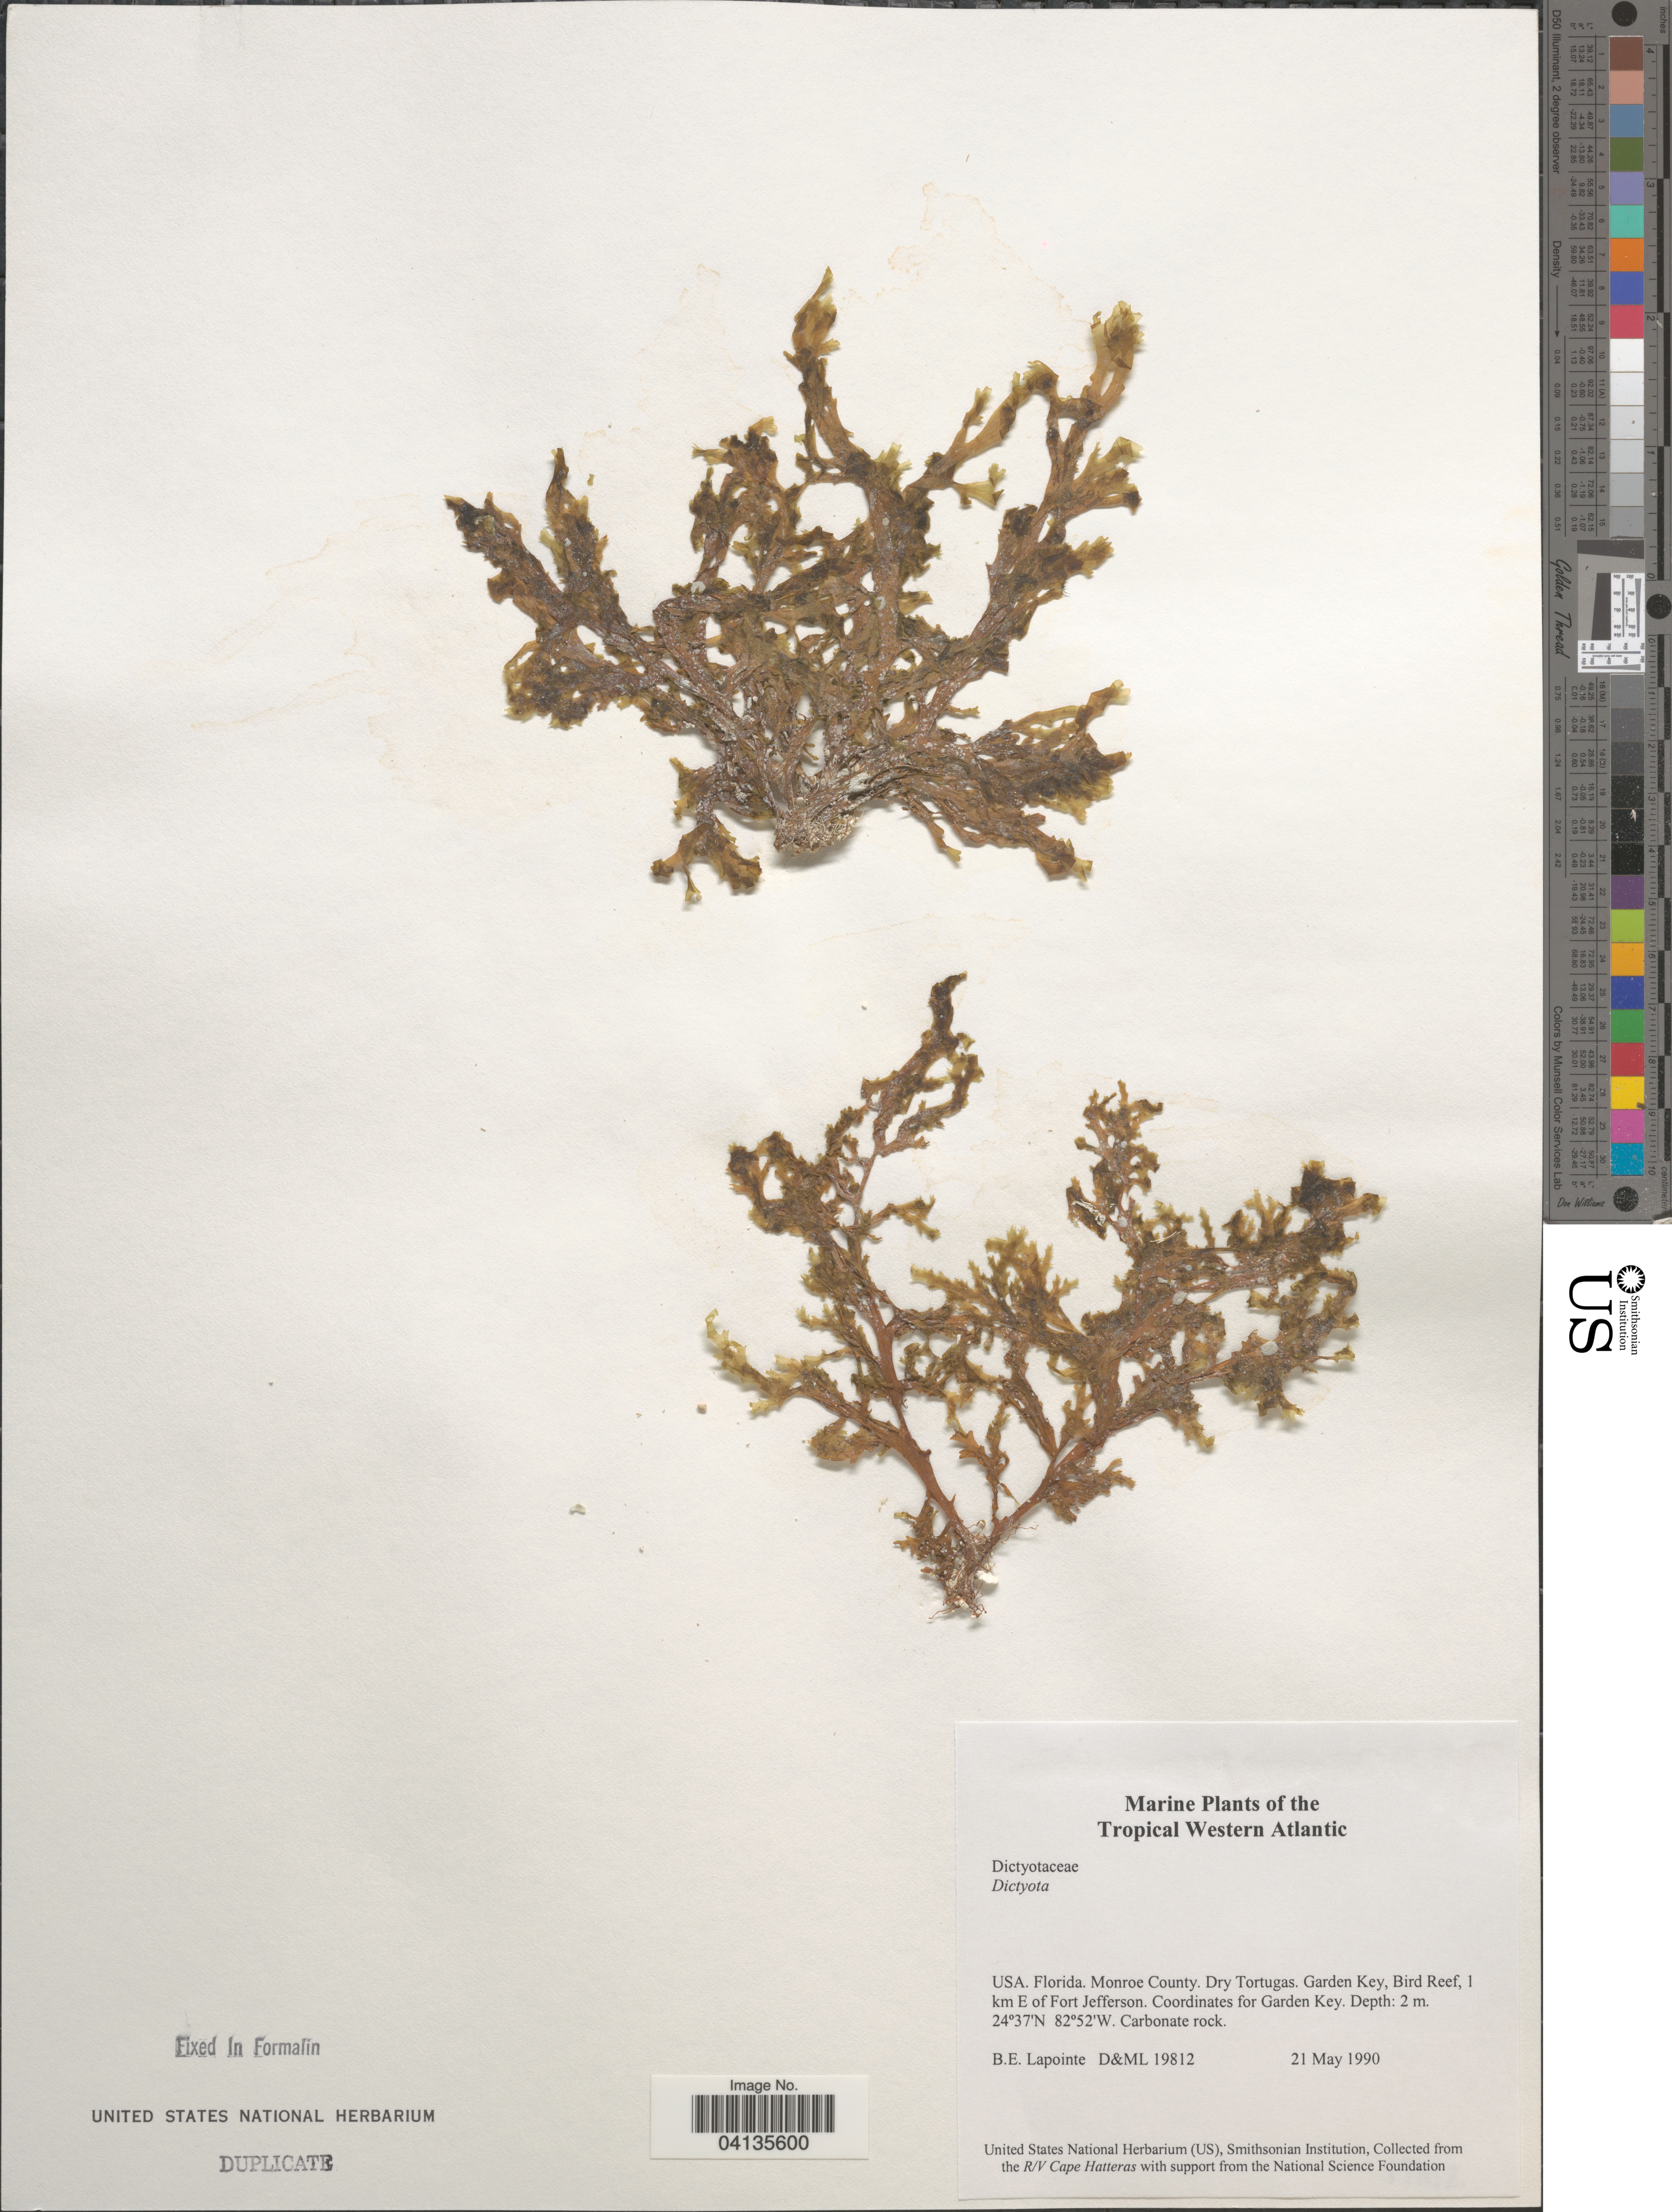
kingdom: Chromista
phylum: Ochrophyta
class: Phaeophyceae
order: Dictyotales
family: Dictyotaceae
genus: Dictyota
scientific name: Dictyota sp.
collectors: B. Lapointe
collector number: D&ML19812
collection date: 1990-05-21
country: United States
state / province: Florida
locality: Tropical Western Atlantic. Monroe County. Dry Tortugas. Garden Key, Bird Reef, 1 km E of Fort Jefferson. Coordinates for Garden Key.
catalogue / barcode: US 238619